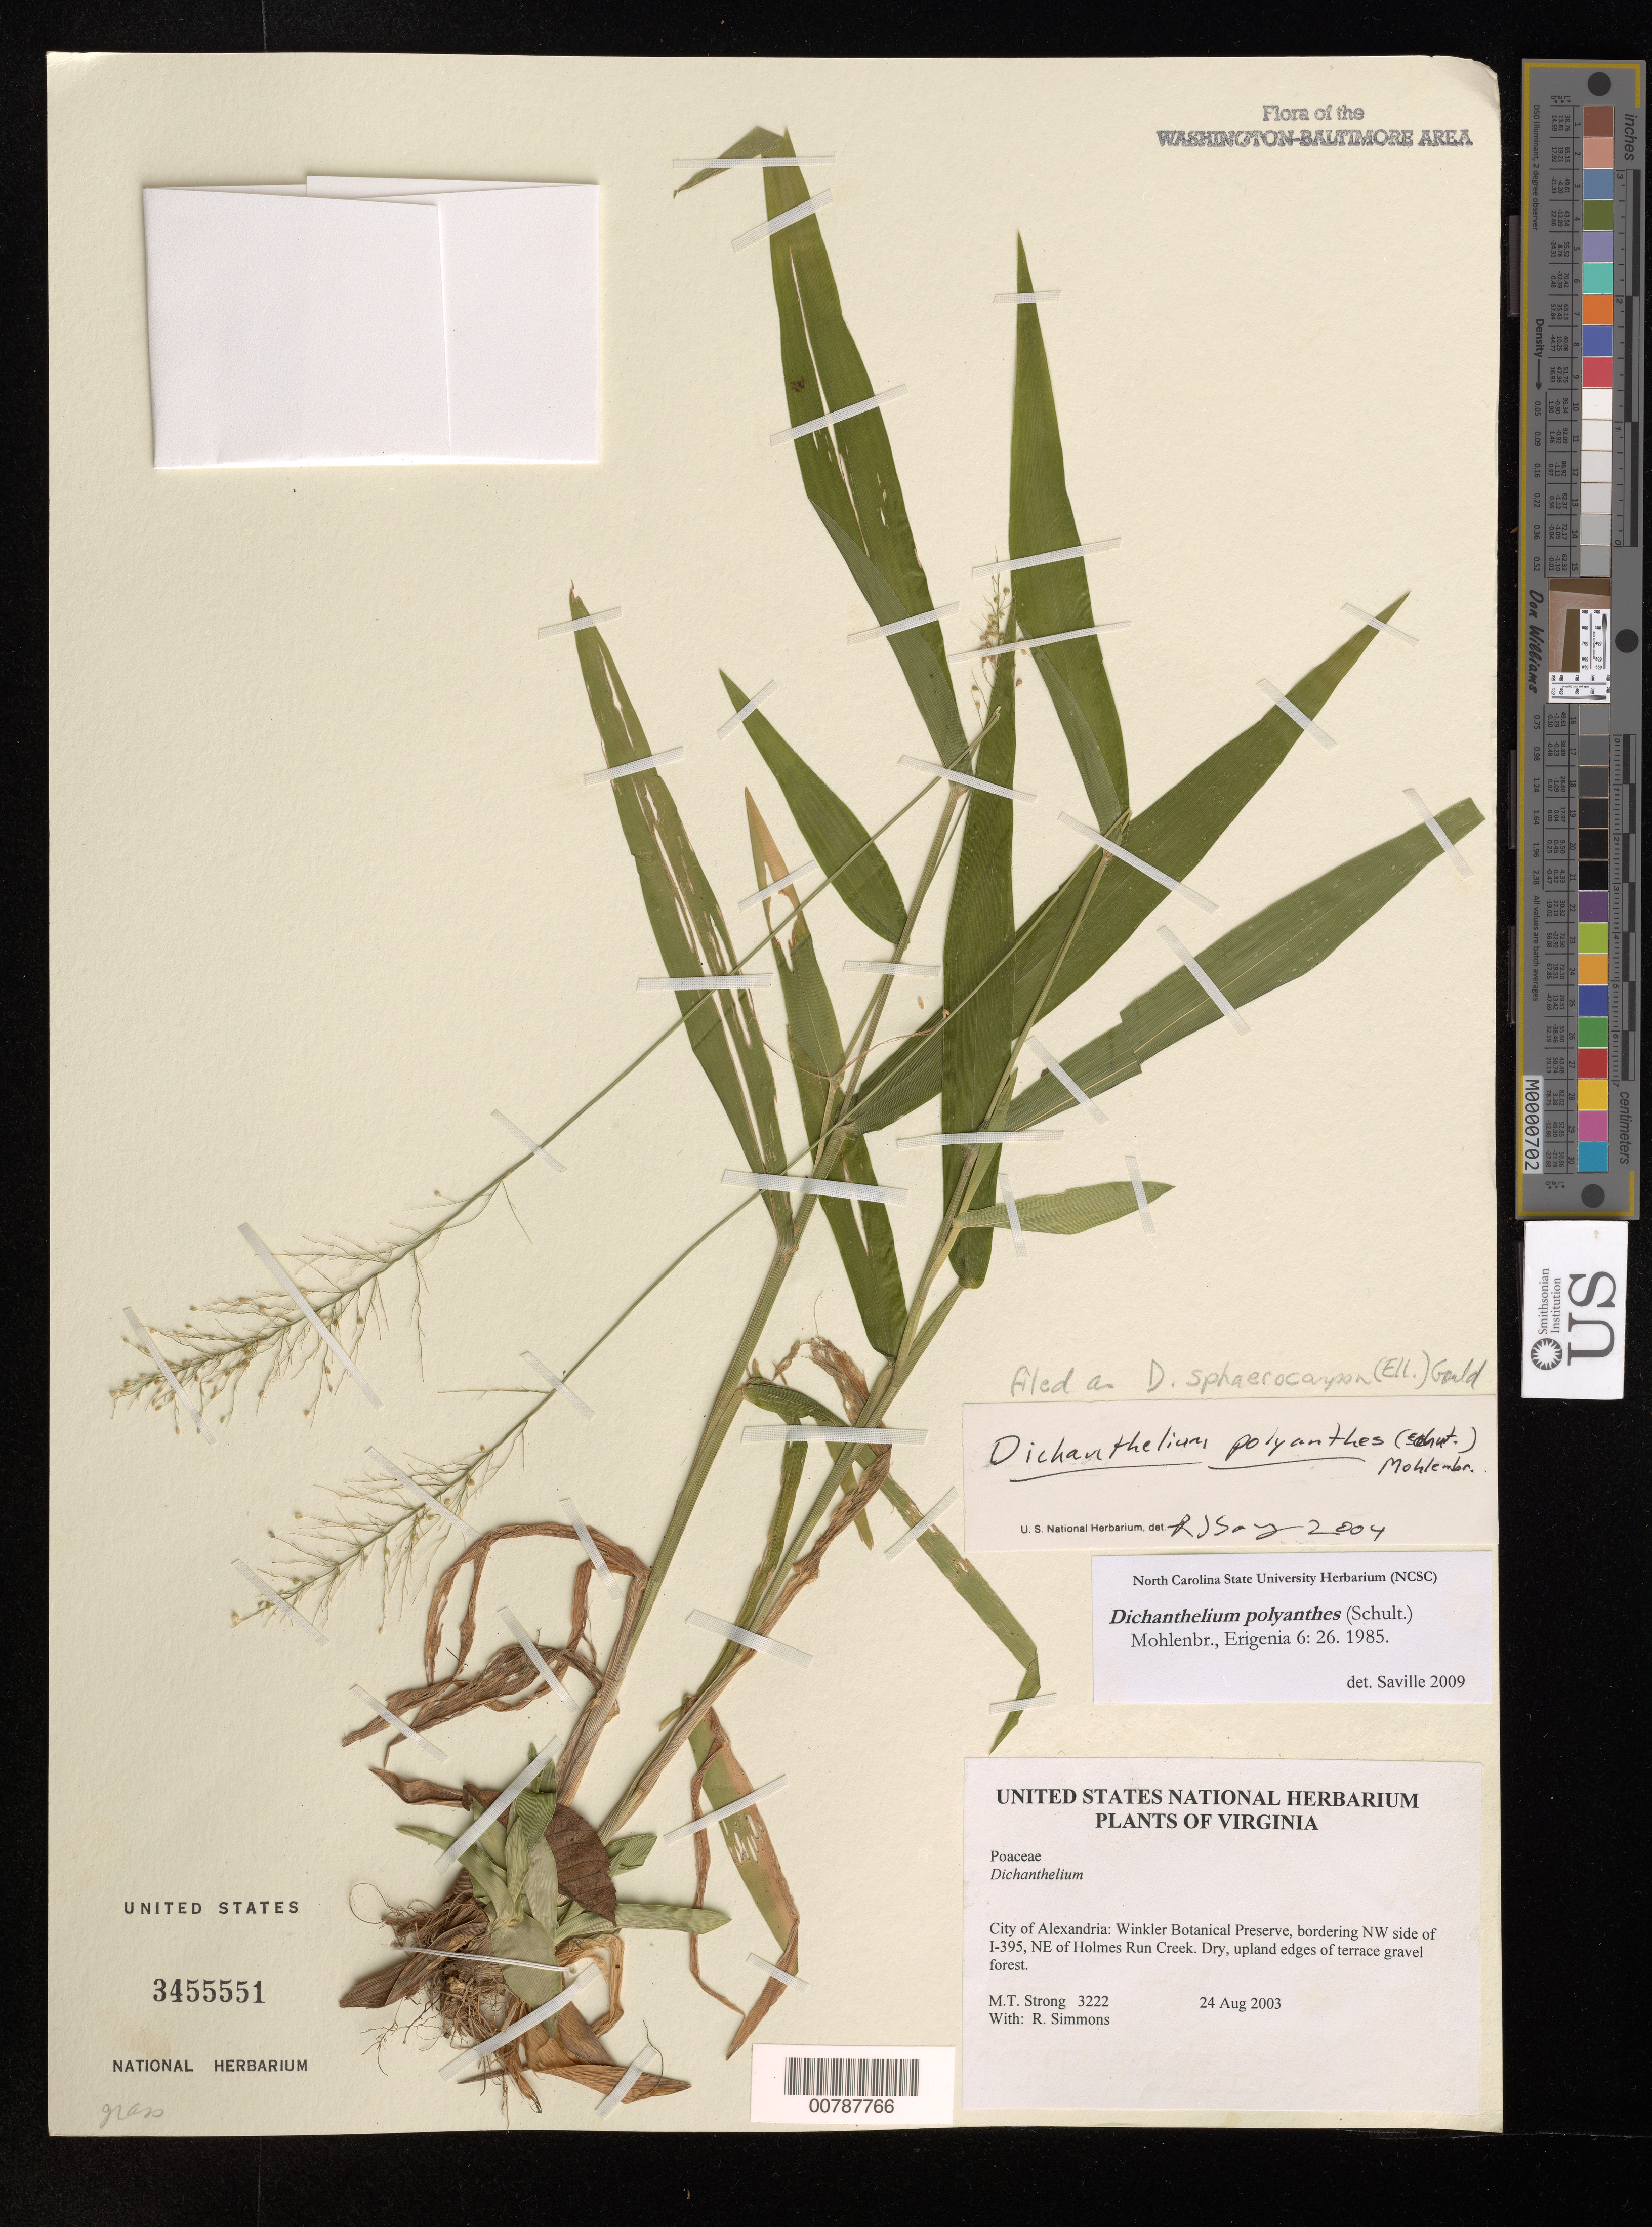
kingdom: Plantae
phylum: Tracheophyta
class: Liliopsida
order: Poales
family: Poaceae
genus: Dichanthelium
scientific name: Dichanthelium polyanthes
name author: (Schult.) Mohlenbr.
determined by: Saville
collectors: M. T. Strong & R. Simmons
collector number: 3222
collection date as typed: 24 Aug 2003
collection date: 2003-08-24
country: United States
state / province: Virginia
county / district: City of Alexandria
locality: Winkler Botanical Preserve, bordering NW side of I-395, NE of Holmes Run Creek.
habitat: Dry, upland edges of terrace gravel forest.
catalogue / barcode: US 3455551